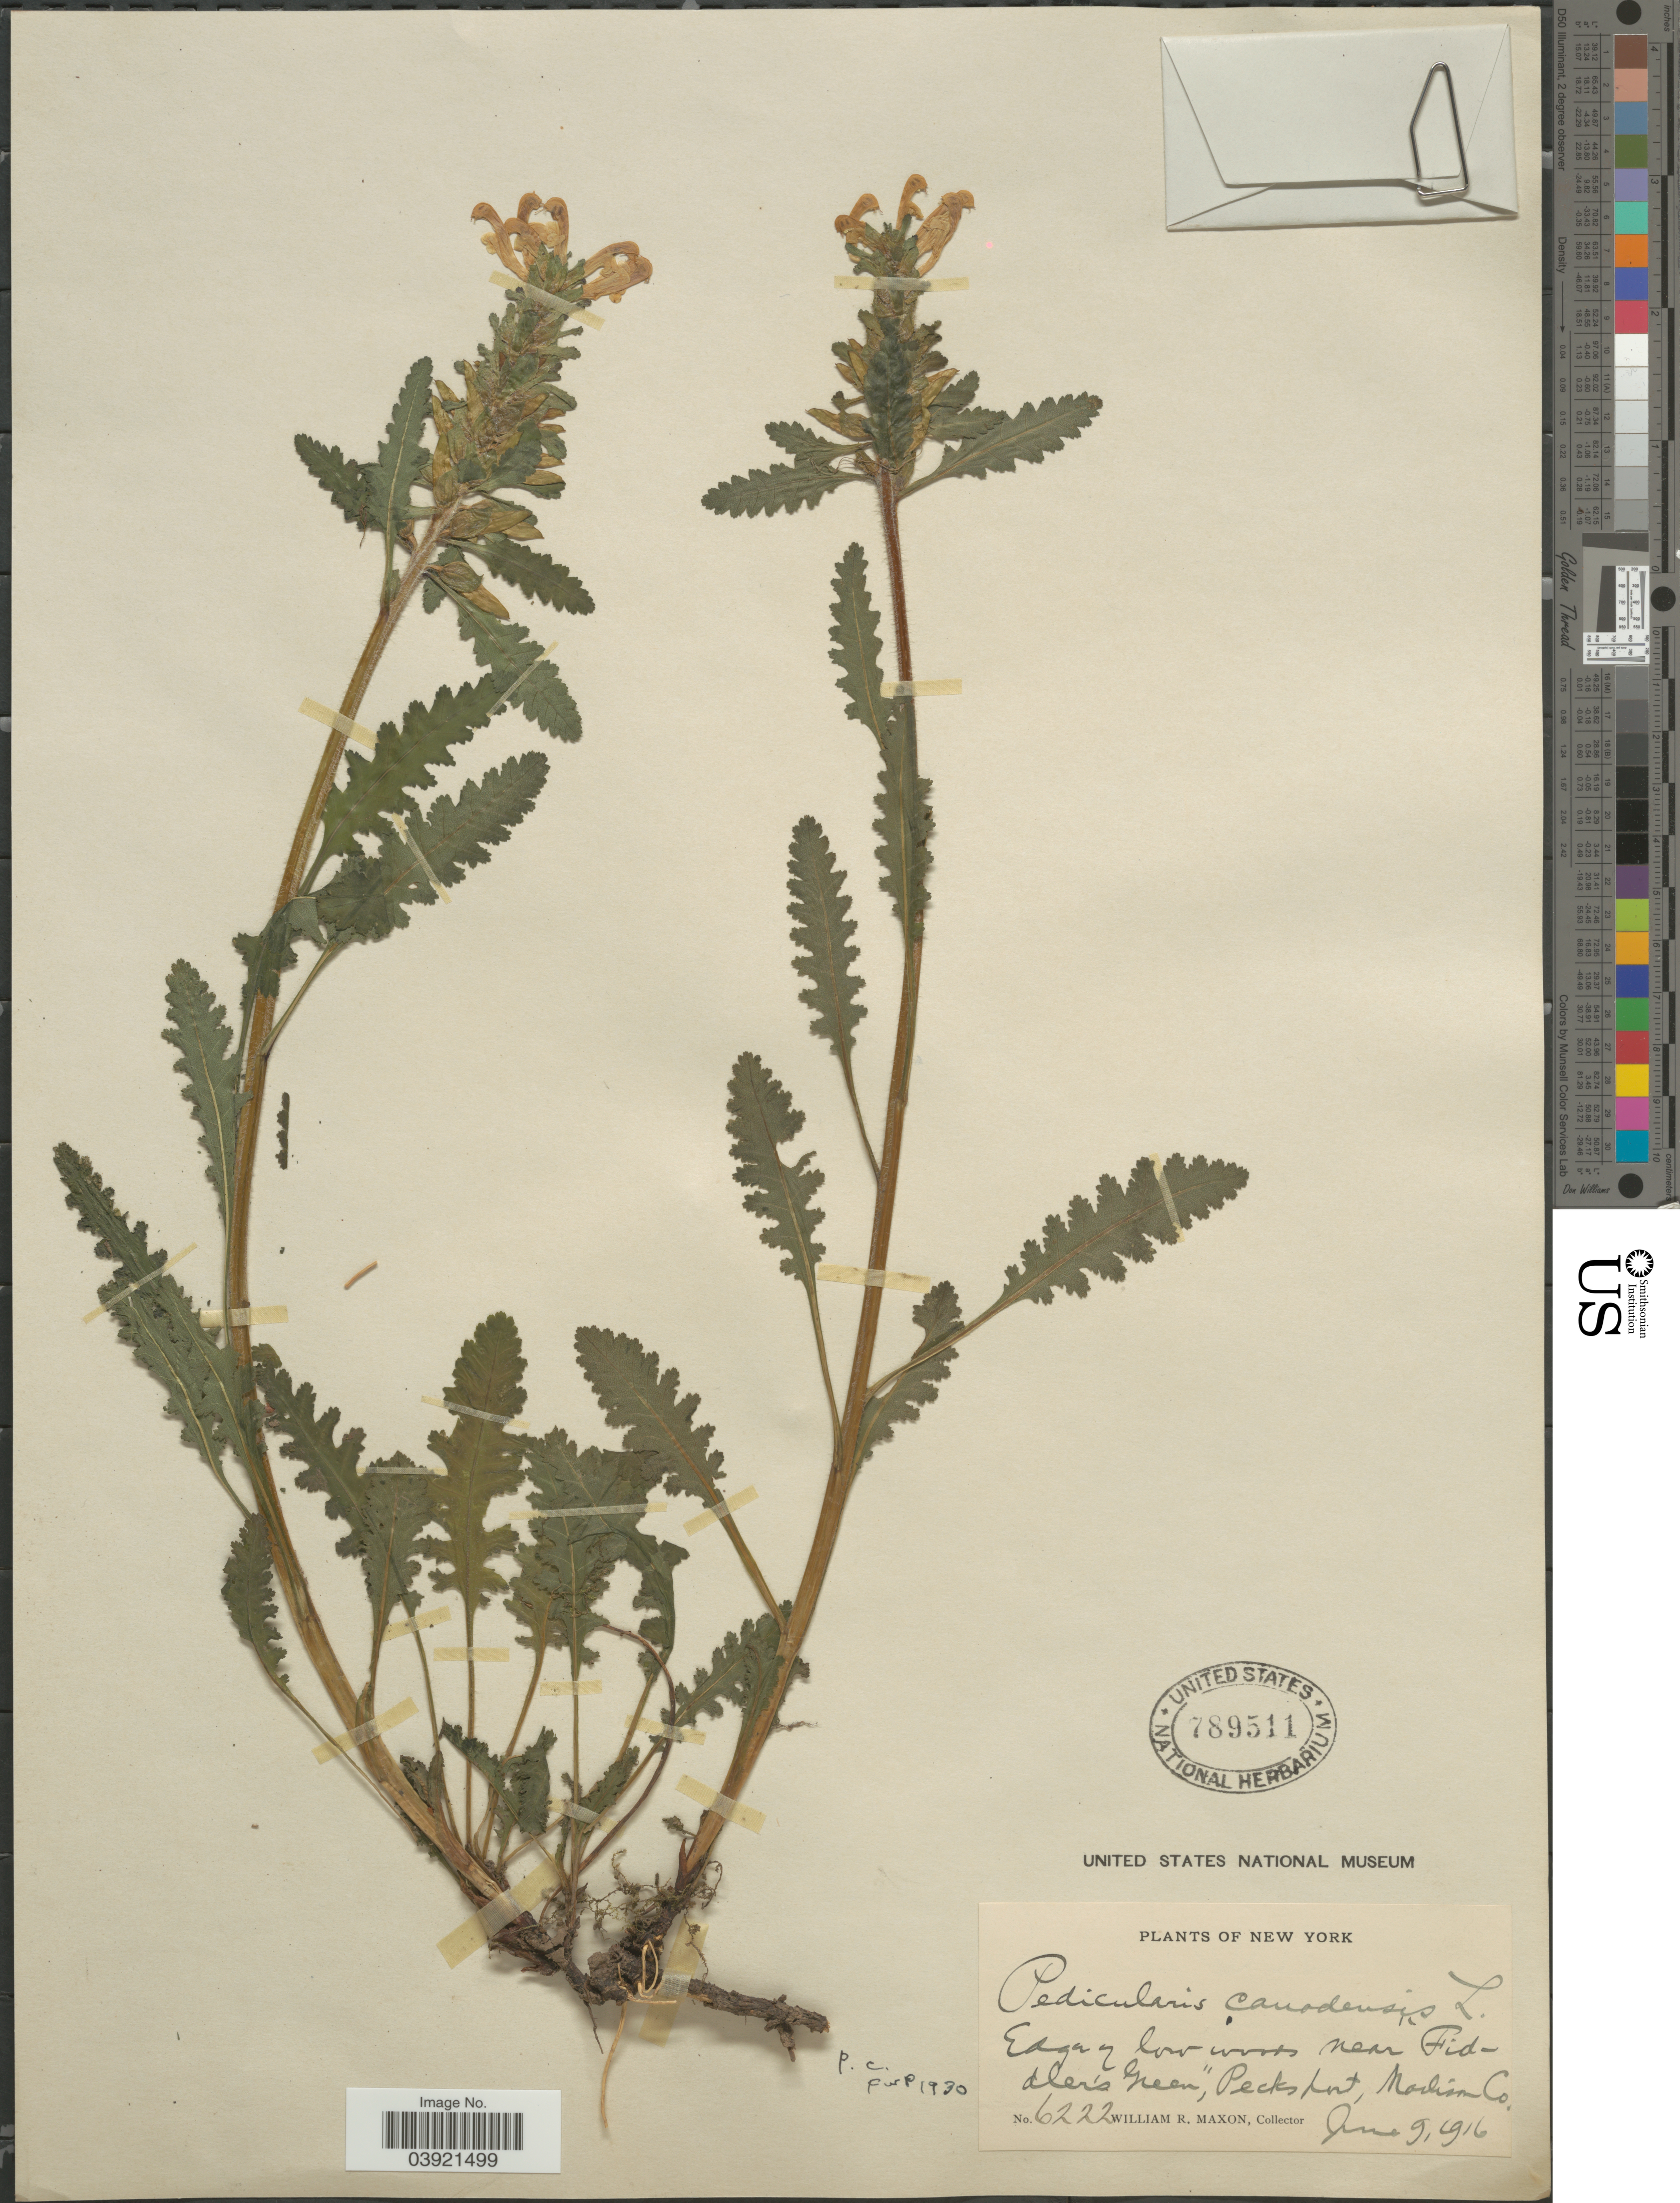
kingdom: Plantae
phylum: Tracheophyta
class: Magnoliopsida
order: Lamiales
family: Orobanchaceae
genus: Pedicularis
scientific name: Pedicularis canadensis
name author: L.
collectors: W. R. Maxon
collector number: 6222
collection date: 1916-06-09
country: United States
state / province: New York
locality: Near Fiddler's Green, Pecksport, Madison Co.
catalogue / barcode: US 789511